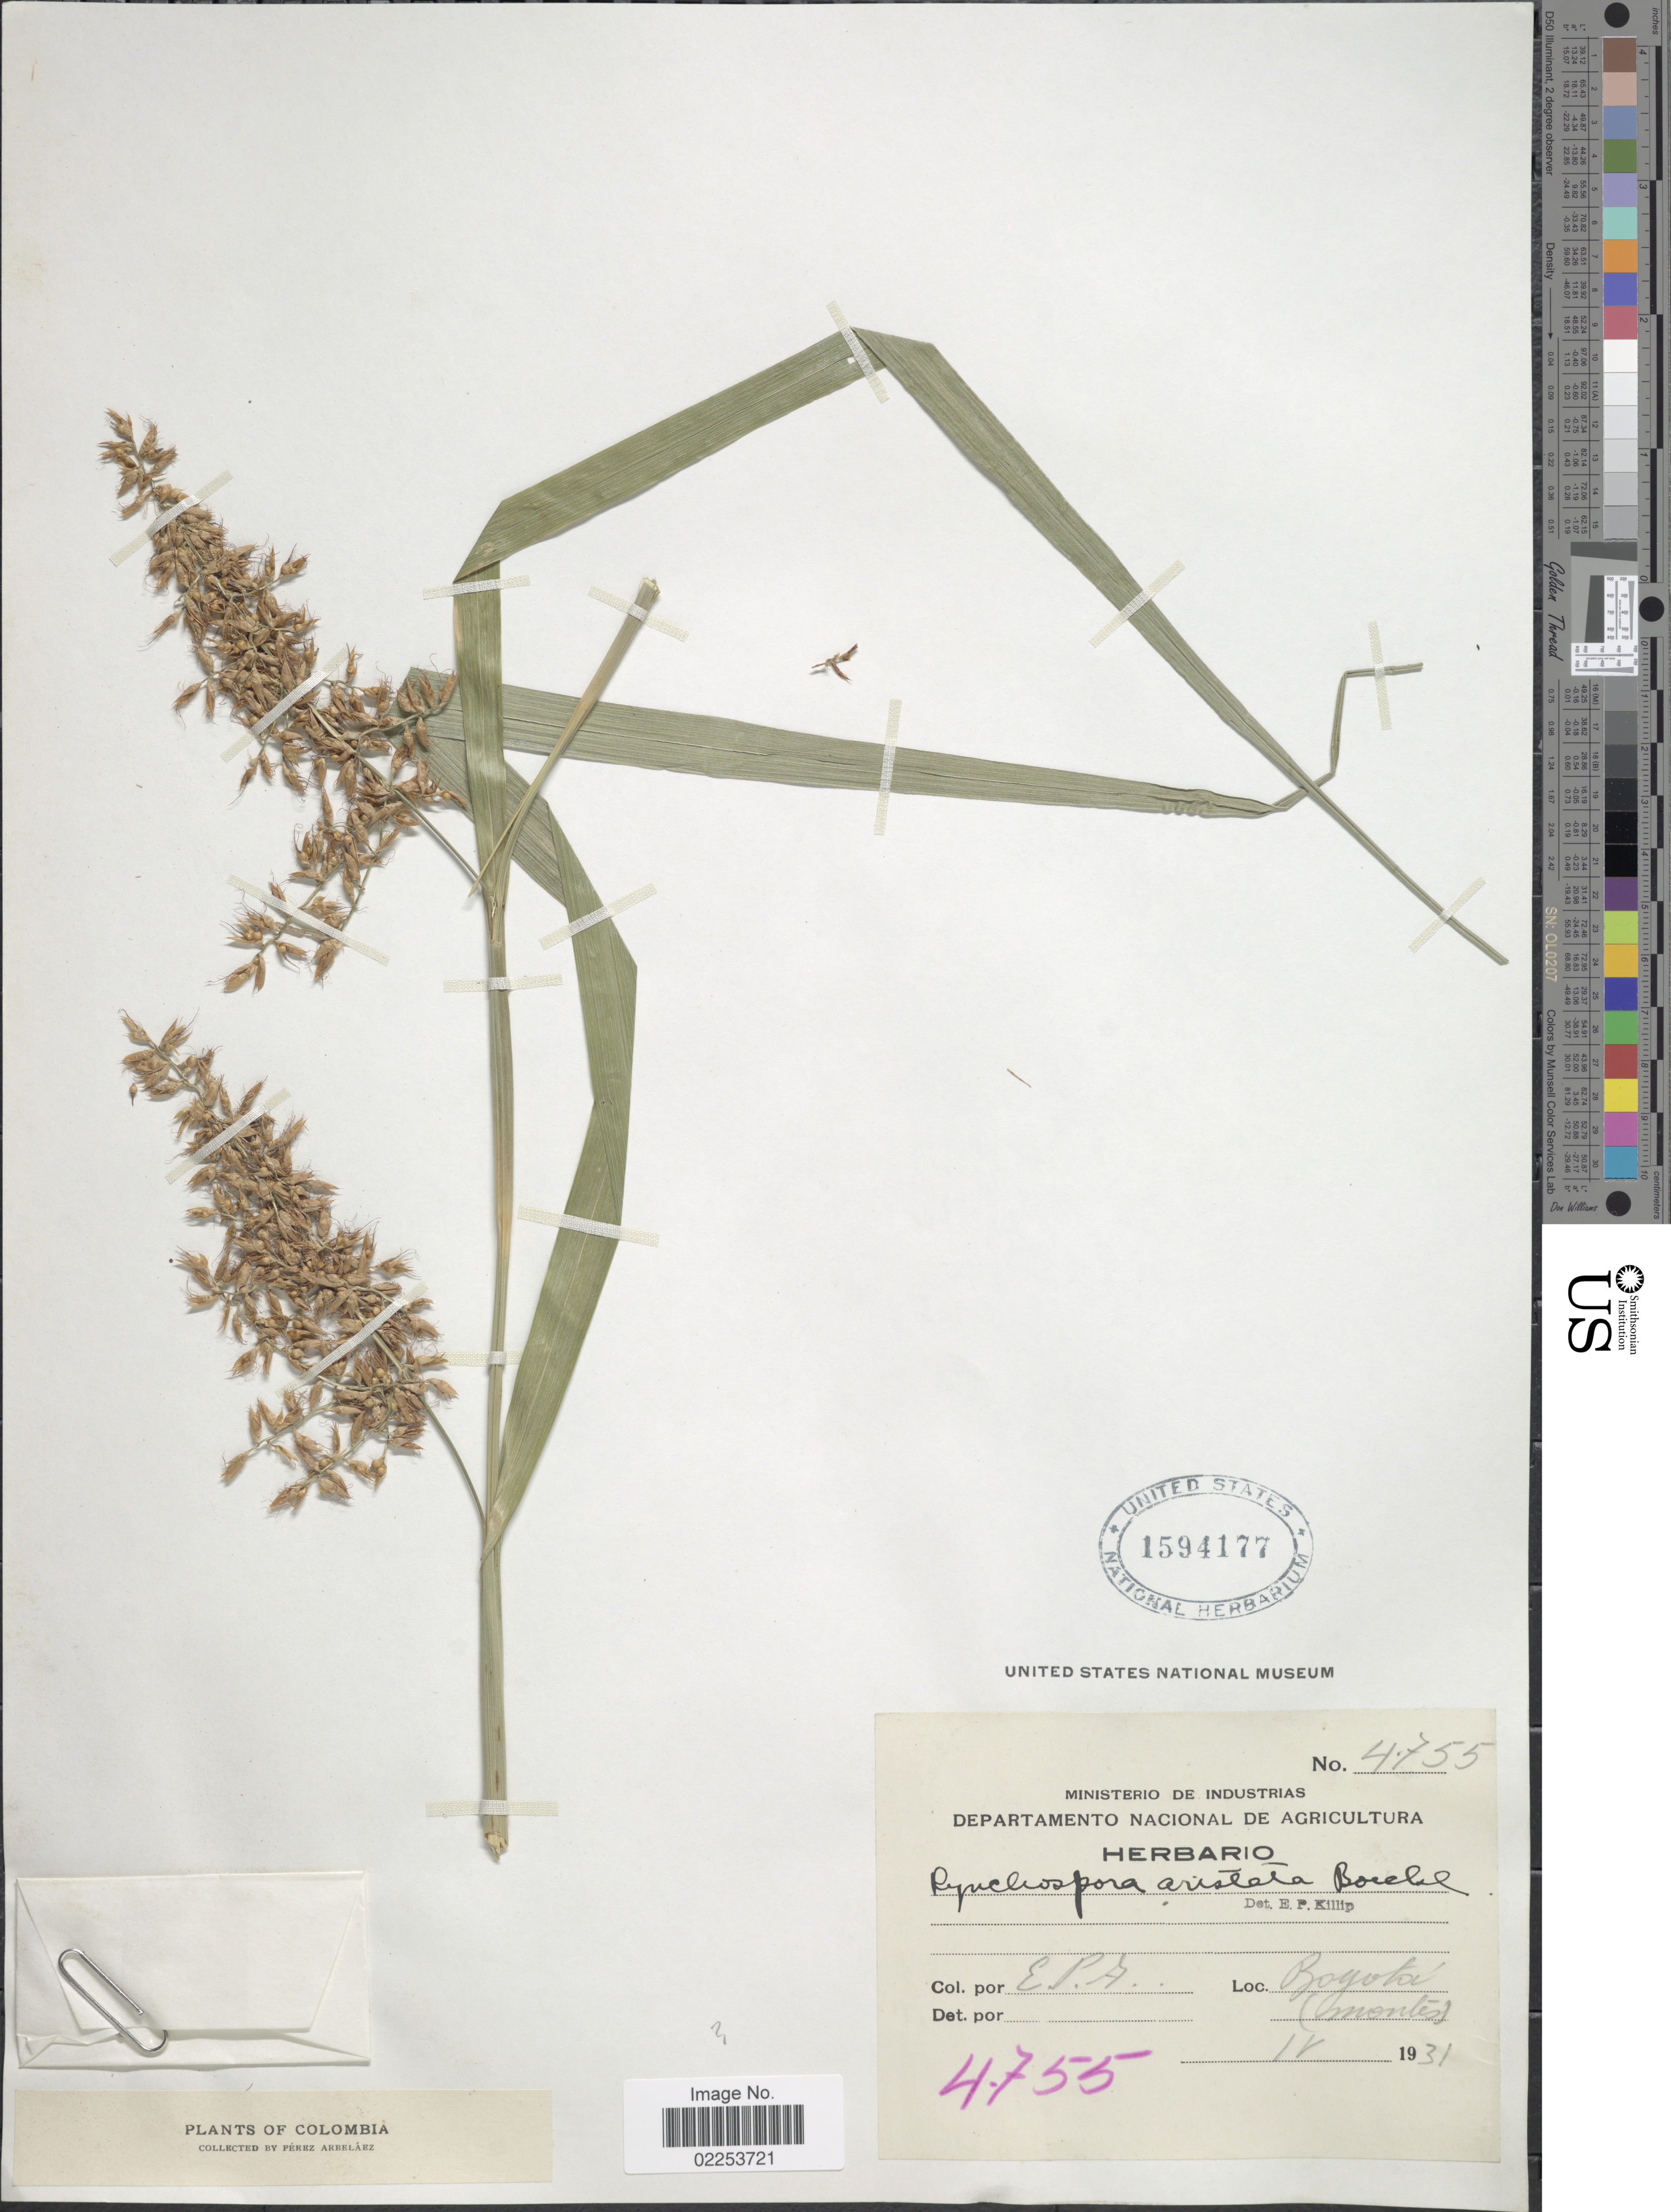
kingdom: Plantae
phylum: Tracheophyta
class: Liliopsida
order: Poales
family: Cyperaceae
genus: Rhynchospora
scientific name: Rhynchospora aristata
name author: Boeckeler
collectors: E. Pérez Arbeláez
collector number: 4755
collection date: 1931-04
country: Colombia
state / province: Bogota D.C.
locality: Colombia, Bogota (montes).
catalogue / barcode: US 1594177